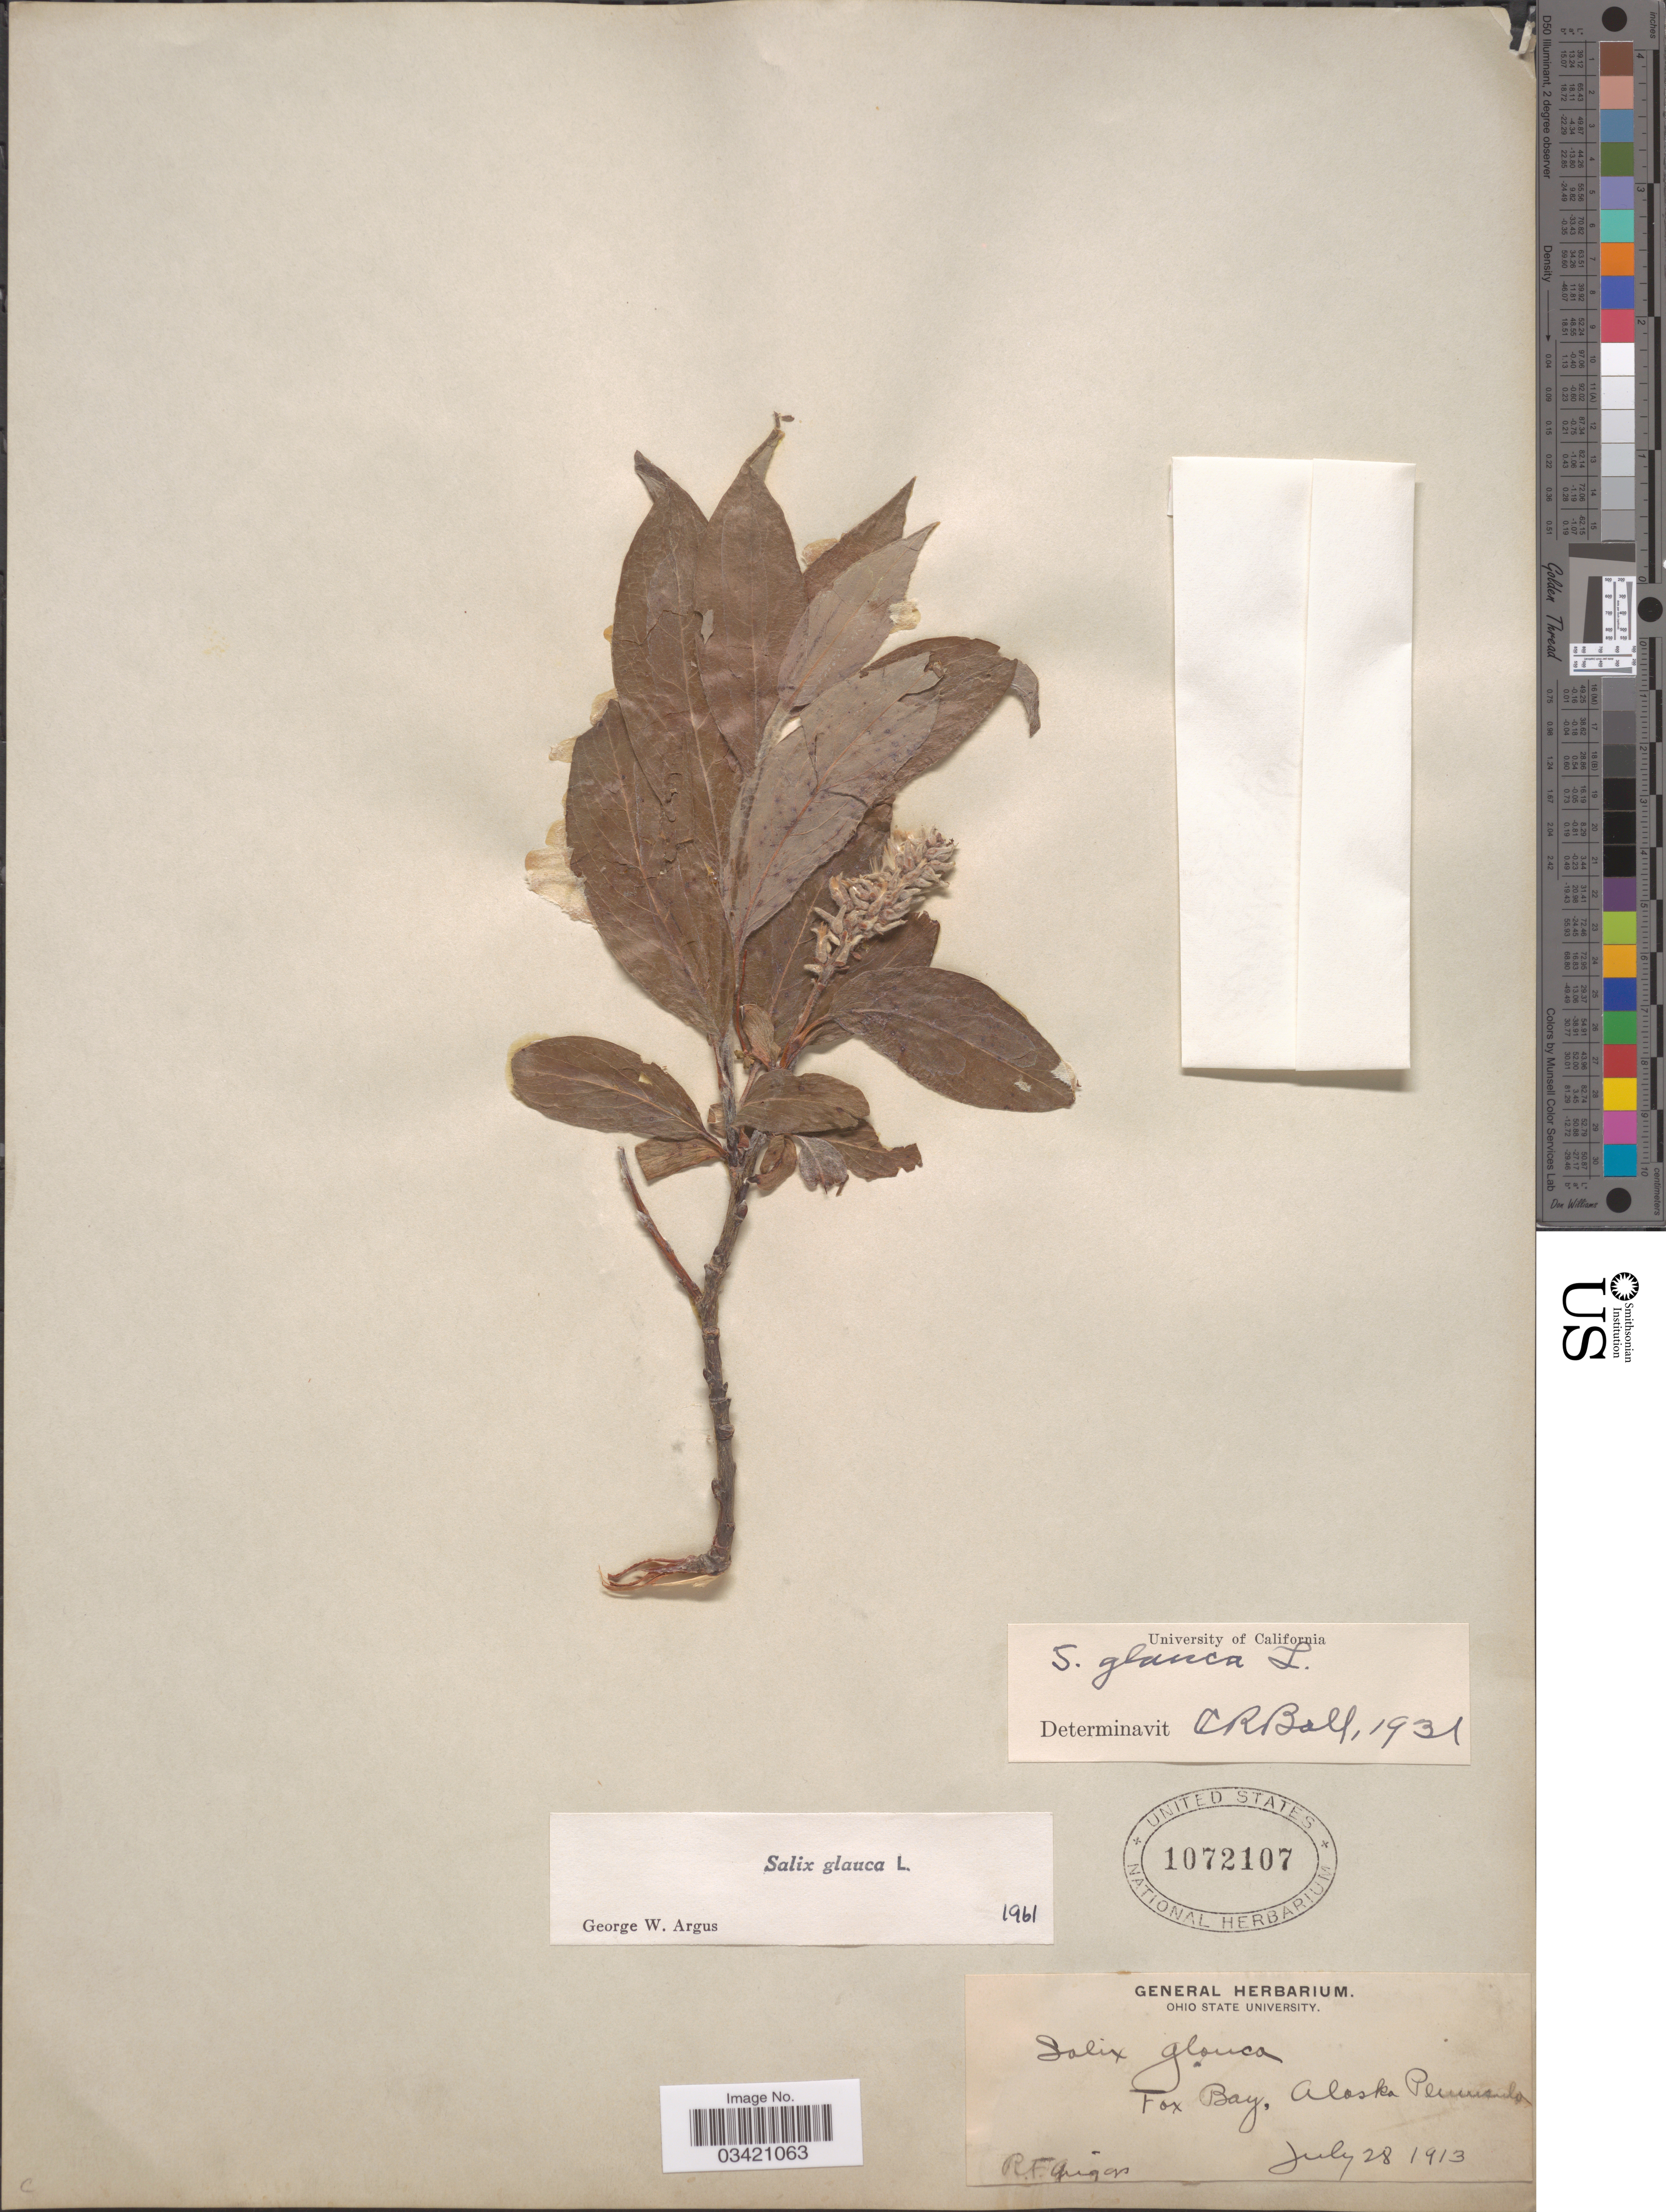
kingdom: Plantae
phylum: Tracheophyta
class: Magnoliopsida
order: Malpighiales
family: Salicaceae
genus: Salix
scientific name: Salix glauca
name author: L.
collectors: R. F. Griggs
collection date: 1913-07-28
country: United States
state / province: Alaska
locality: Fox Bay, Alaska Peninsula.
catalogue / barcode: US 1072107